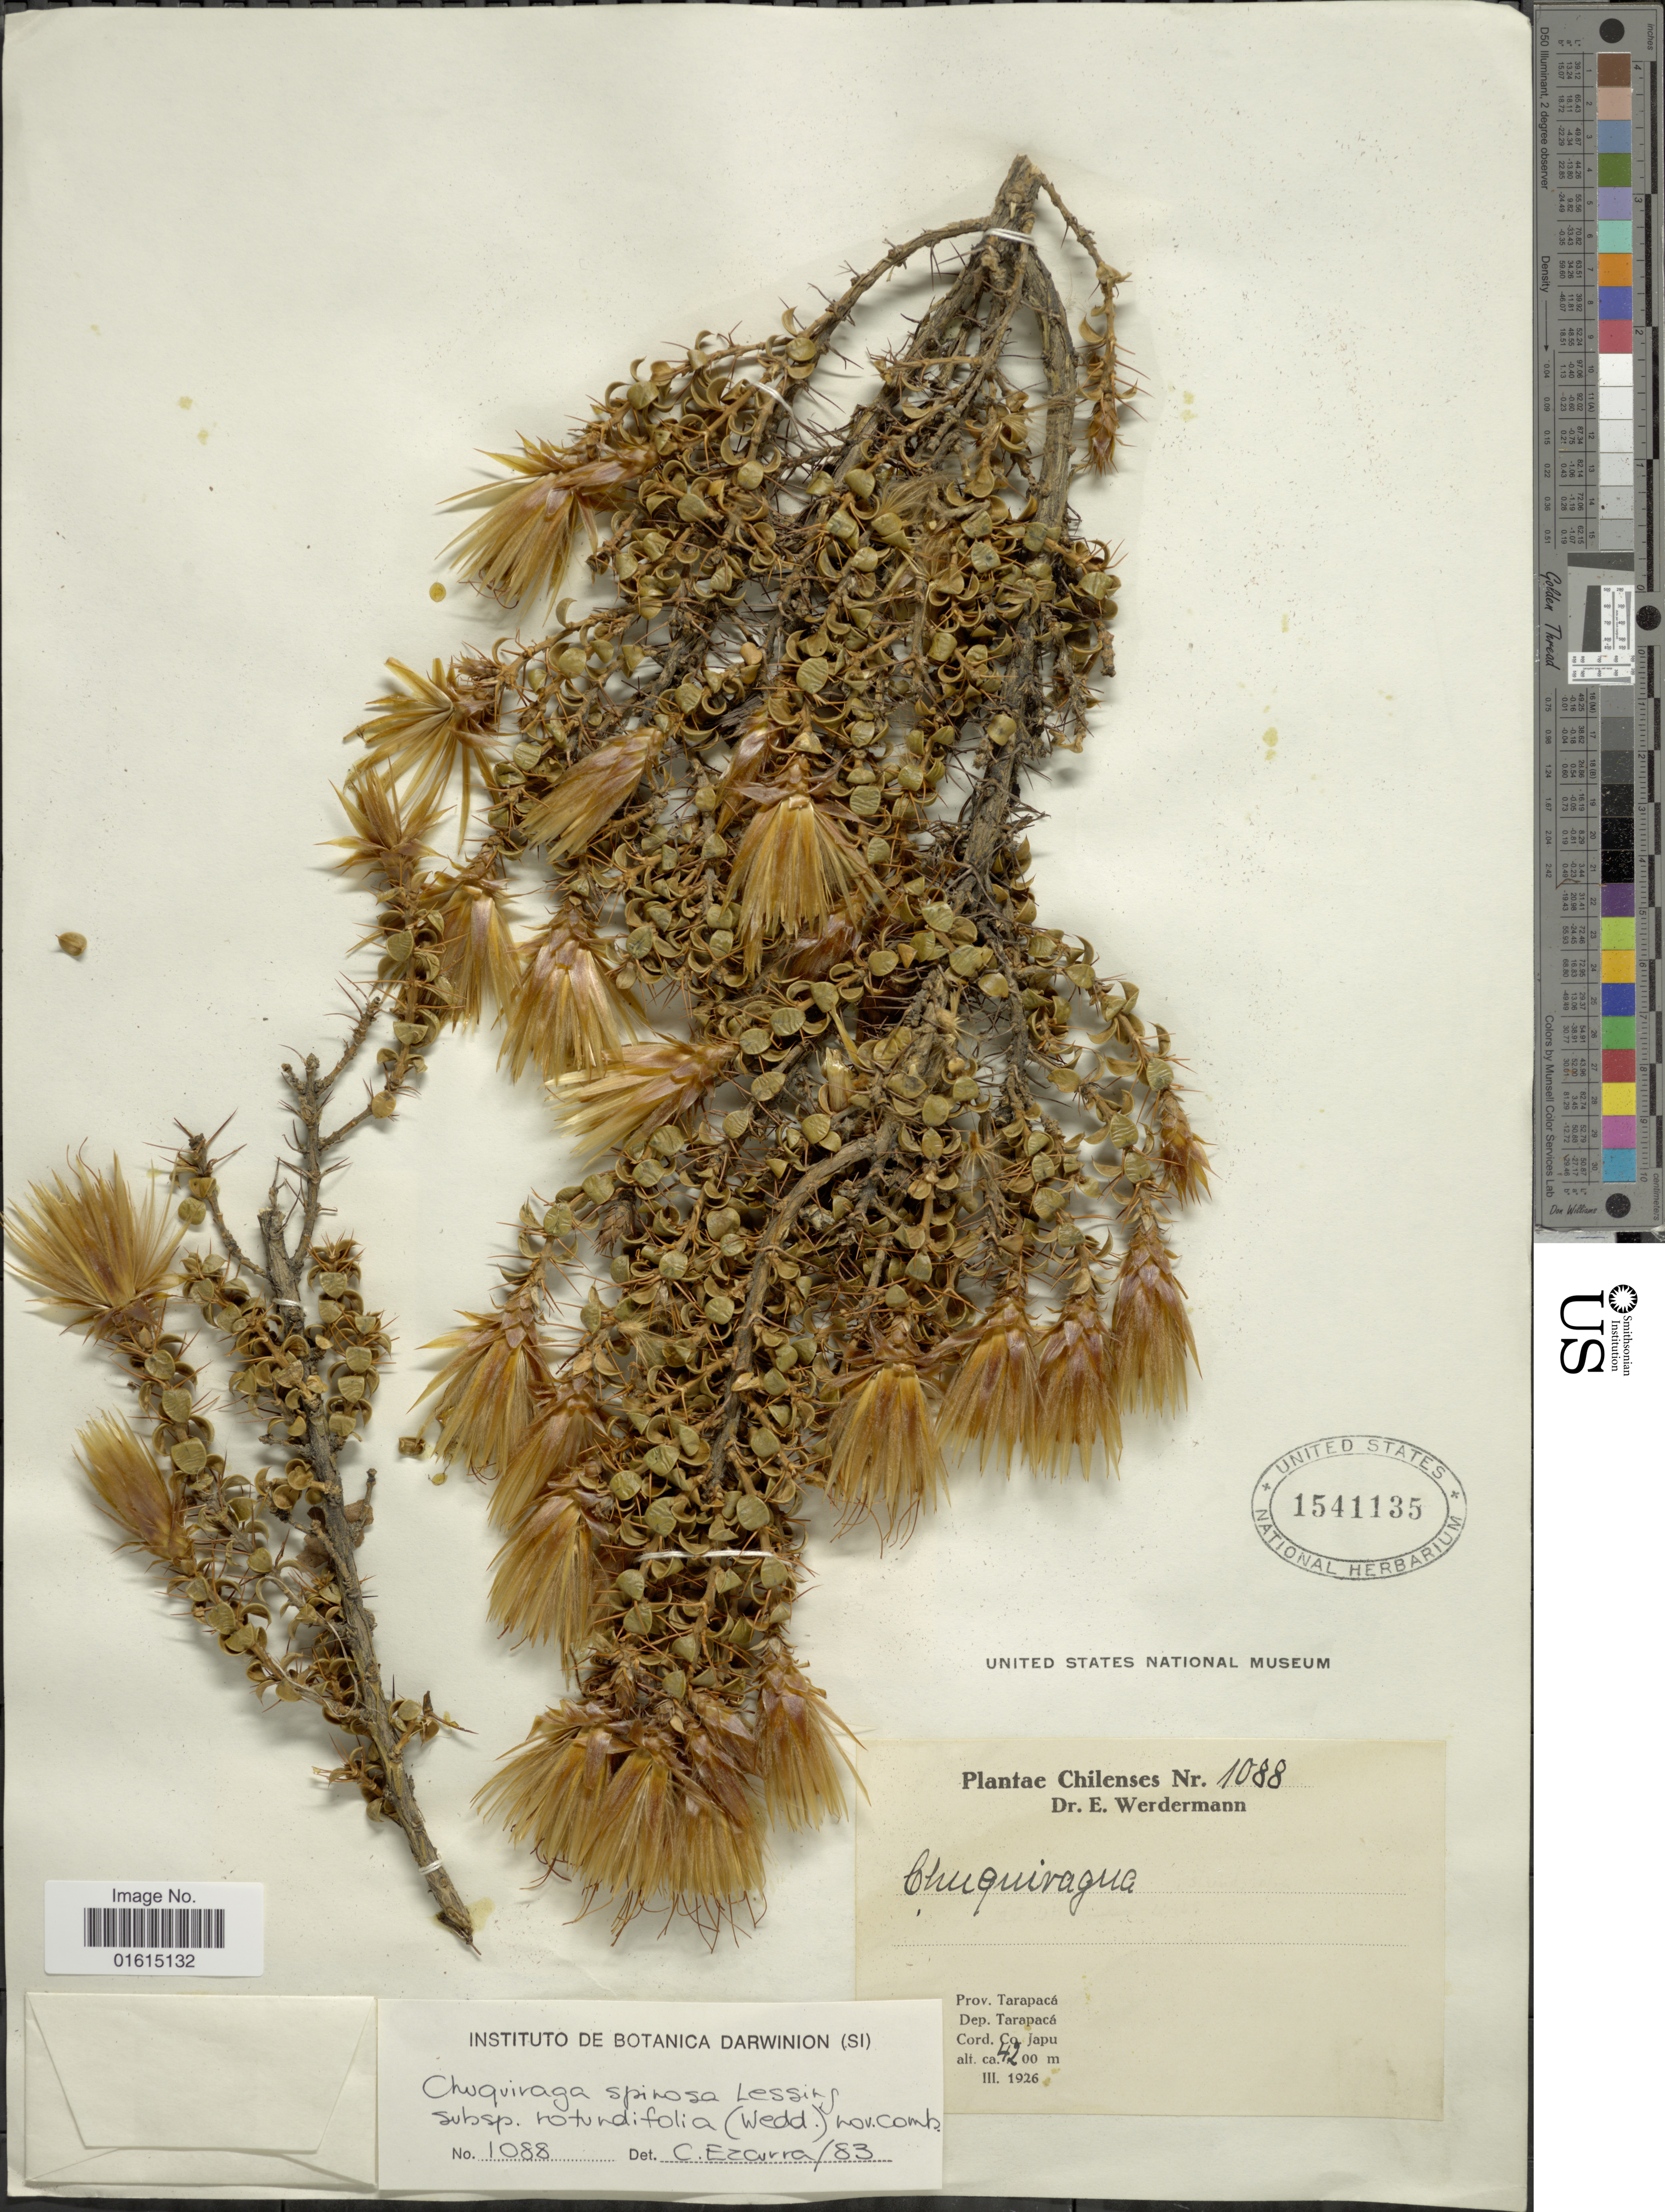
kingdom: Plantae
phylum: Tracheophyta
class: Magnoliopsida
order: Asterales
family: Asteraceae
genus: Chuquiraga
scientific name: Chuquiraga spinosa subsp. rotundifolia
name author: (Wedd.) C. Ezcurra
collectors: E. Werdermann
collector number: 1088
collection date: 1926-03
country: Chile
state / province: Tarapacá (I)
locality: Cord. Co. Japu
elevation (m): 4200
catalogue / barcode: US 1541135